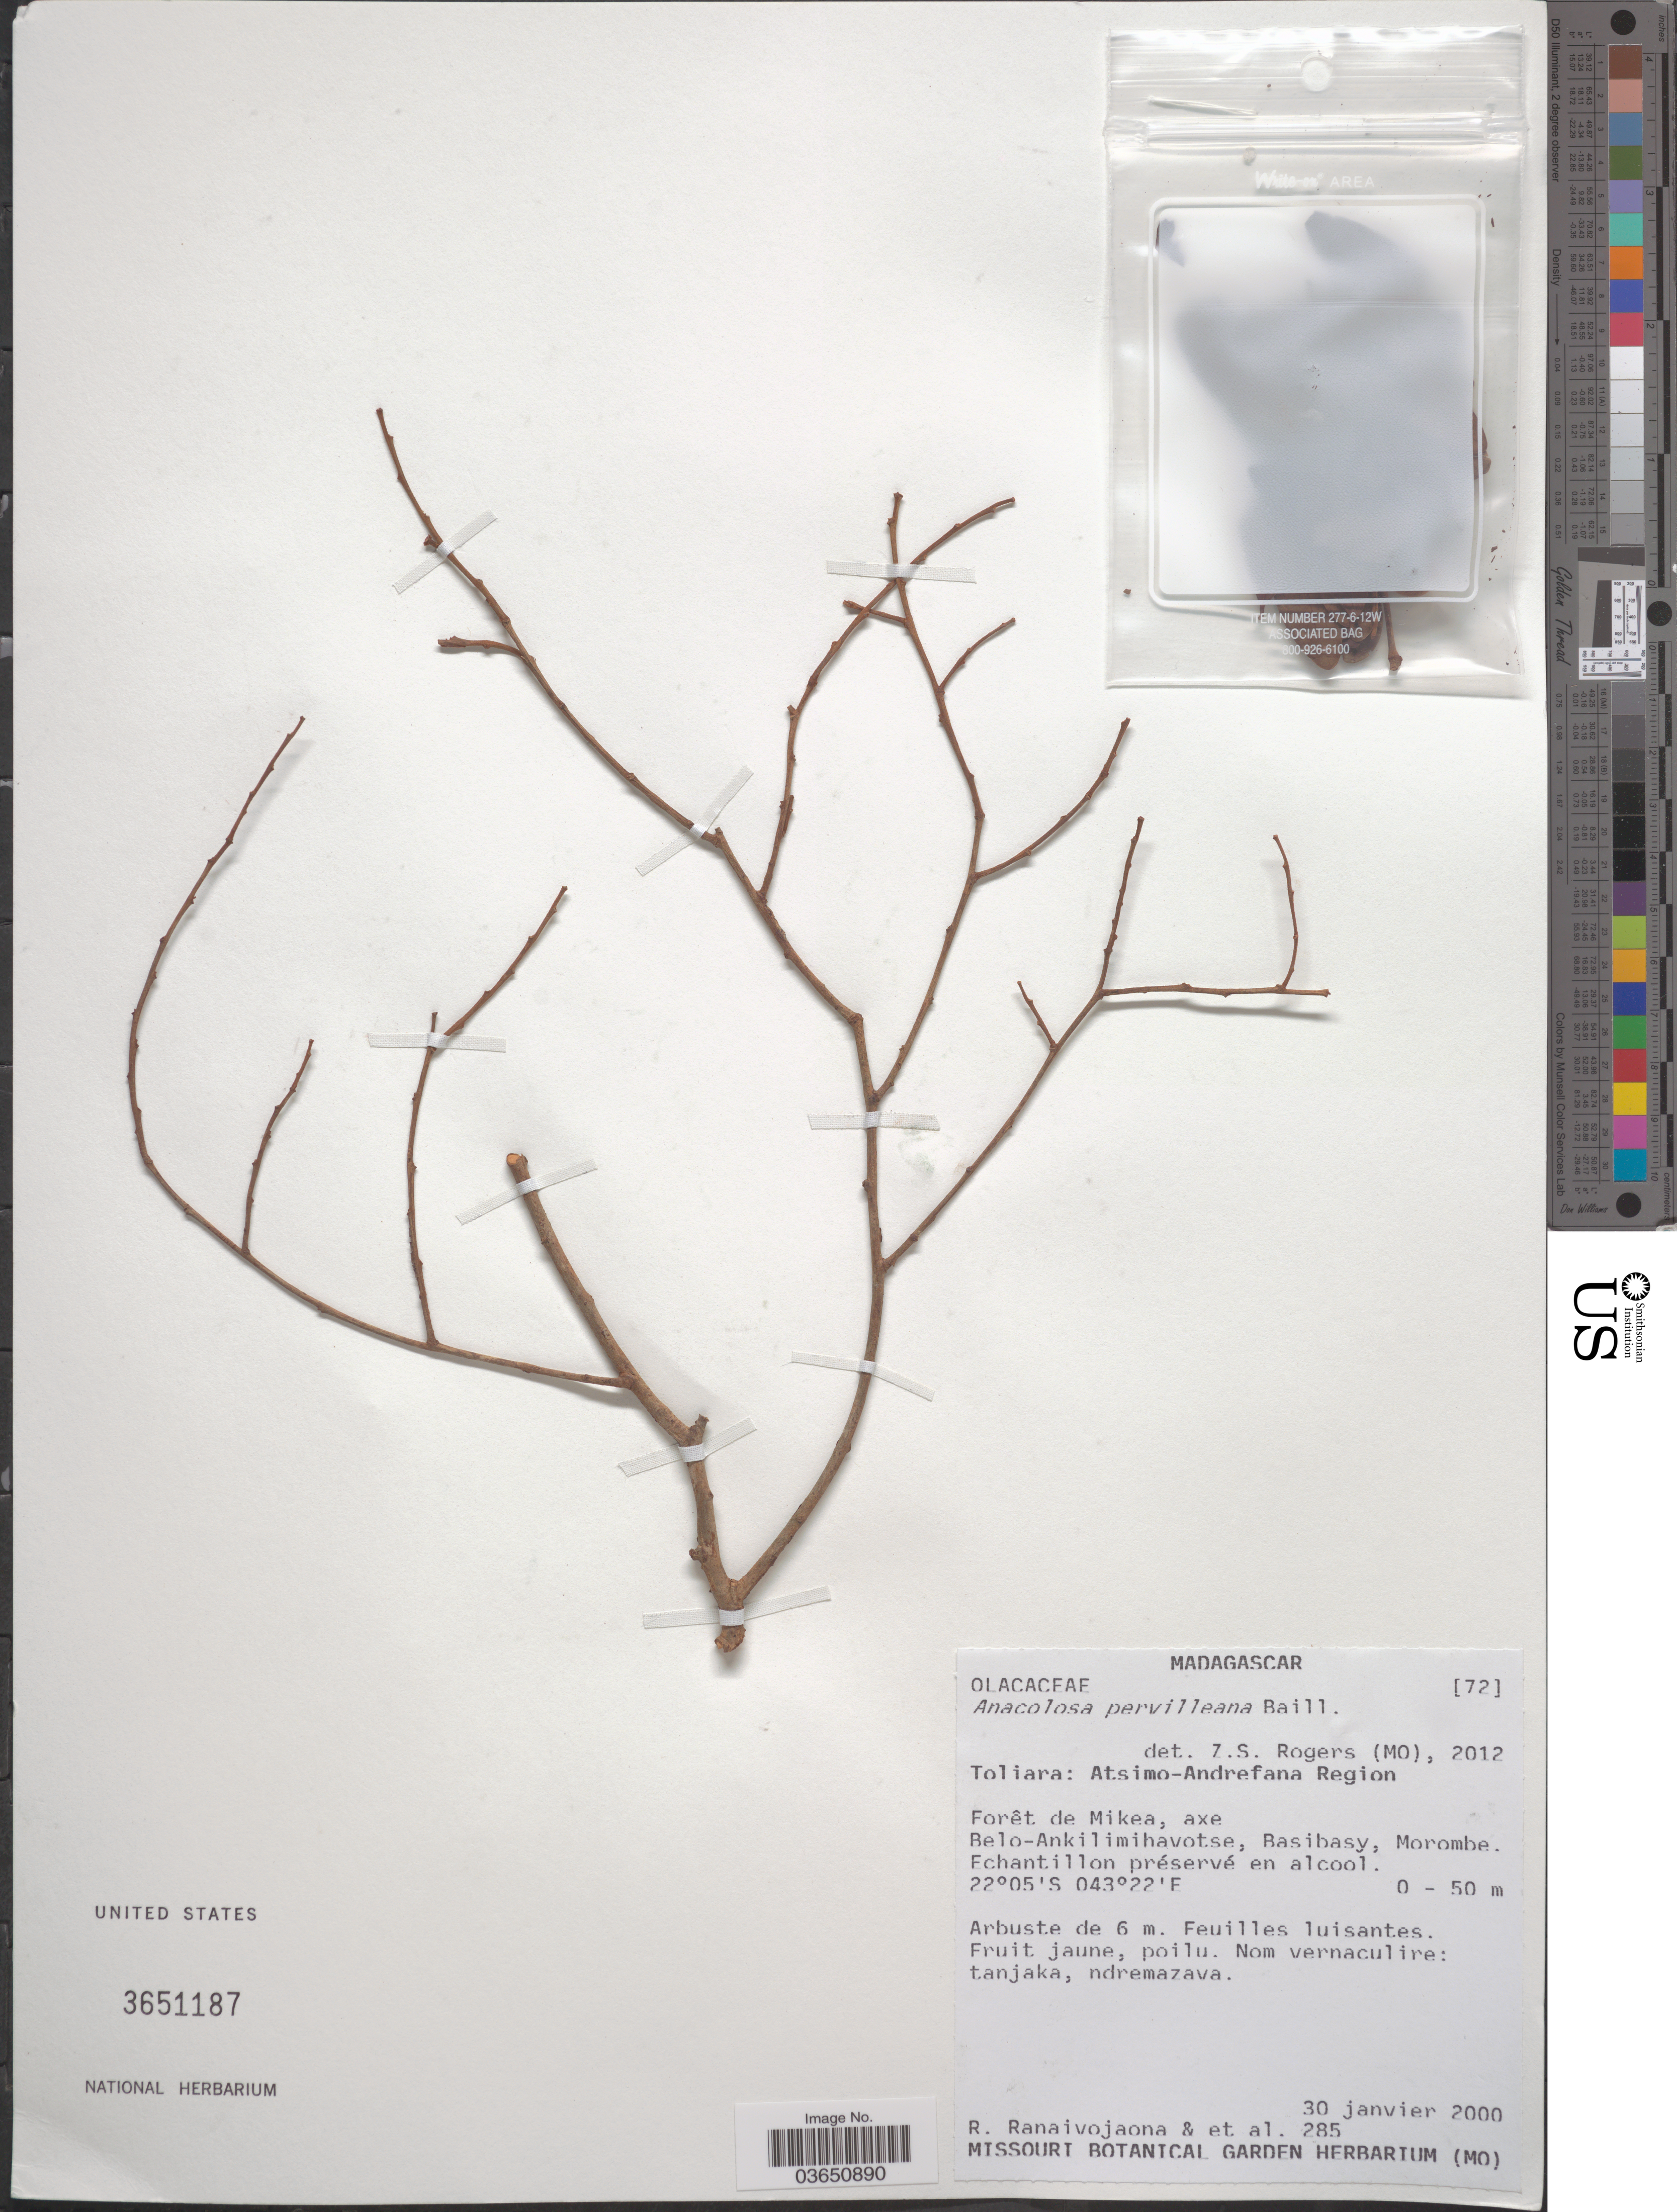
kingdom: Plantae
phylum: Tracheophyta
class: Magnoliopsida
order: Santalales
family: Aptandraceae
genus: Anacolosa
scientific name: Anacolosa pervilleana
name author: Baill.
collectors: R. Ranaivojaona & et al.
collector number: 285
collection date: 2000-01-30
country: Madagascar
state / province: Atsimo-Andrefana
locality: Atsimo-Andrefana Region. Forêt de Mikea, axe. Belo-Ankilimihavotse, Basibasy, Morombe.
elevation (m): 0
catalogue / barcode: US 3651187